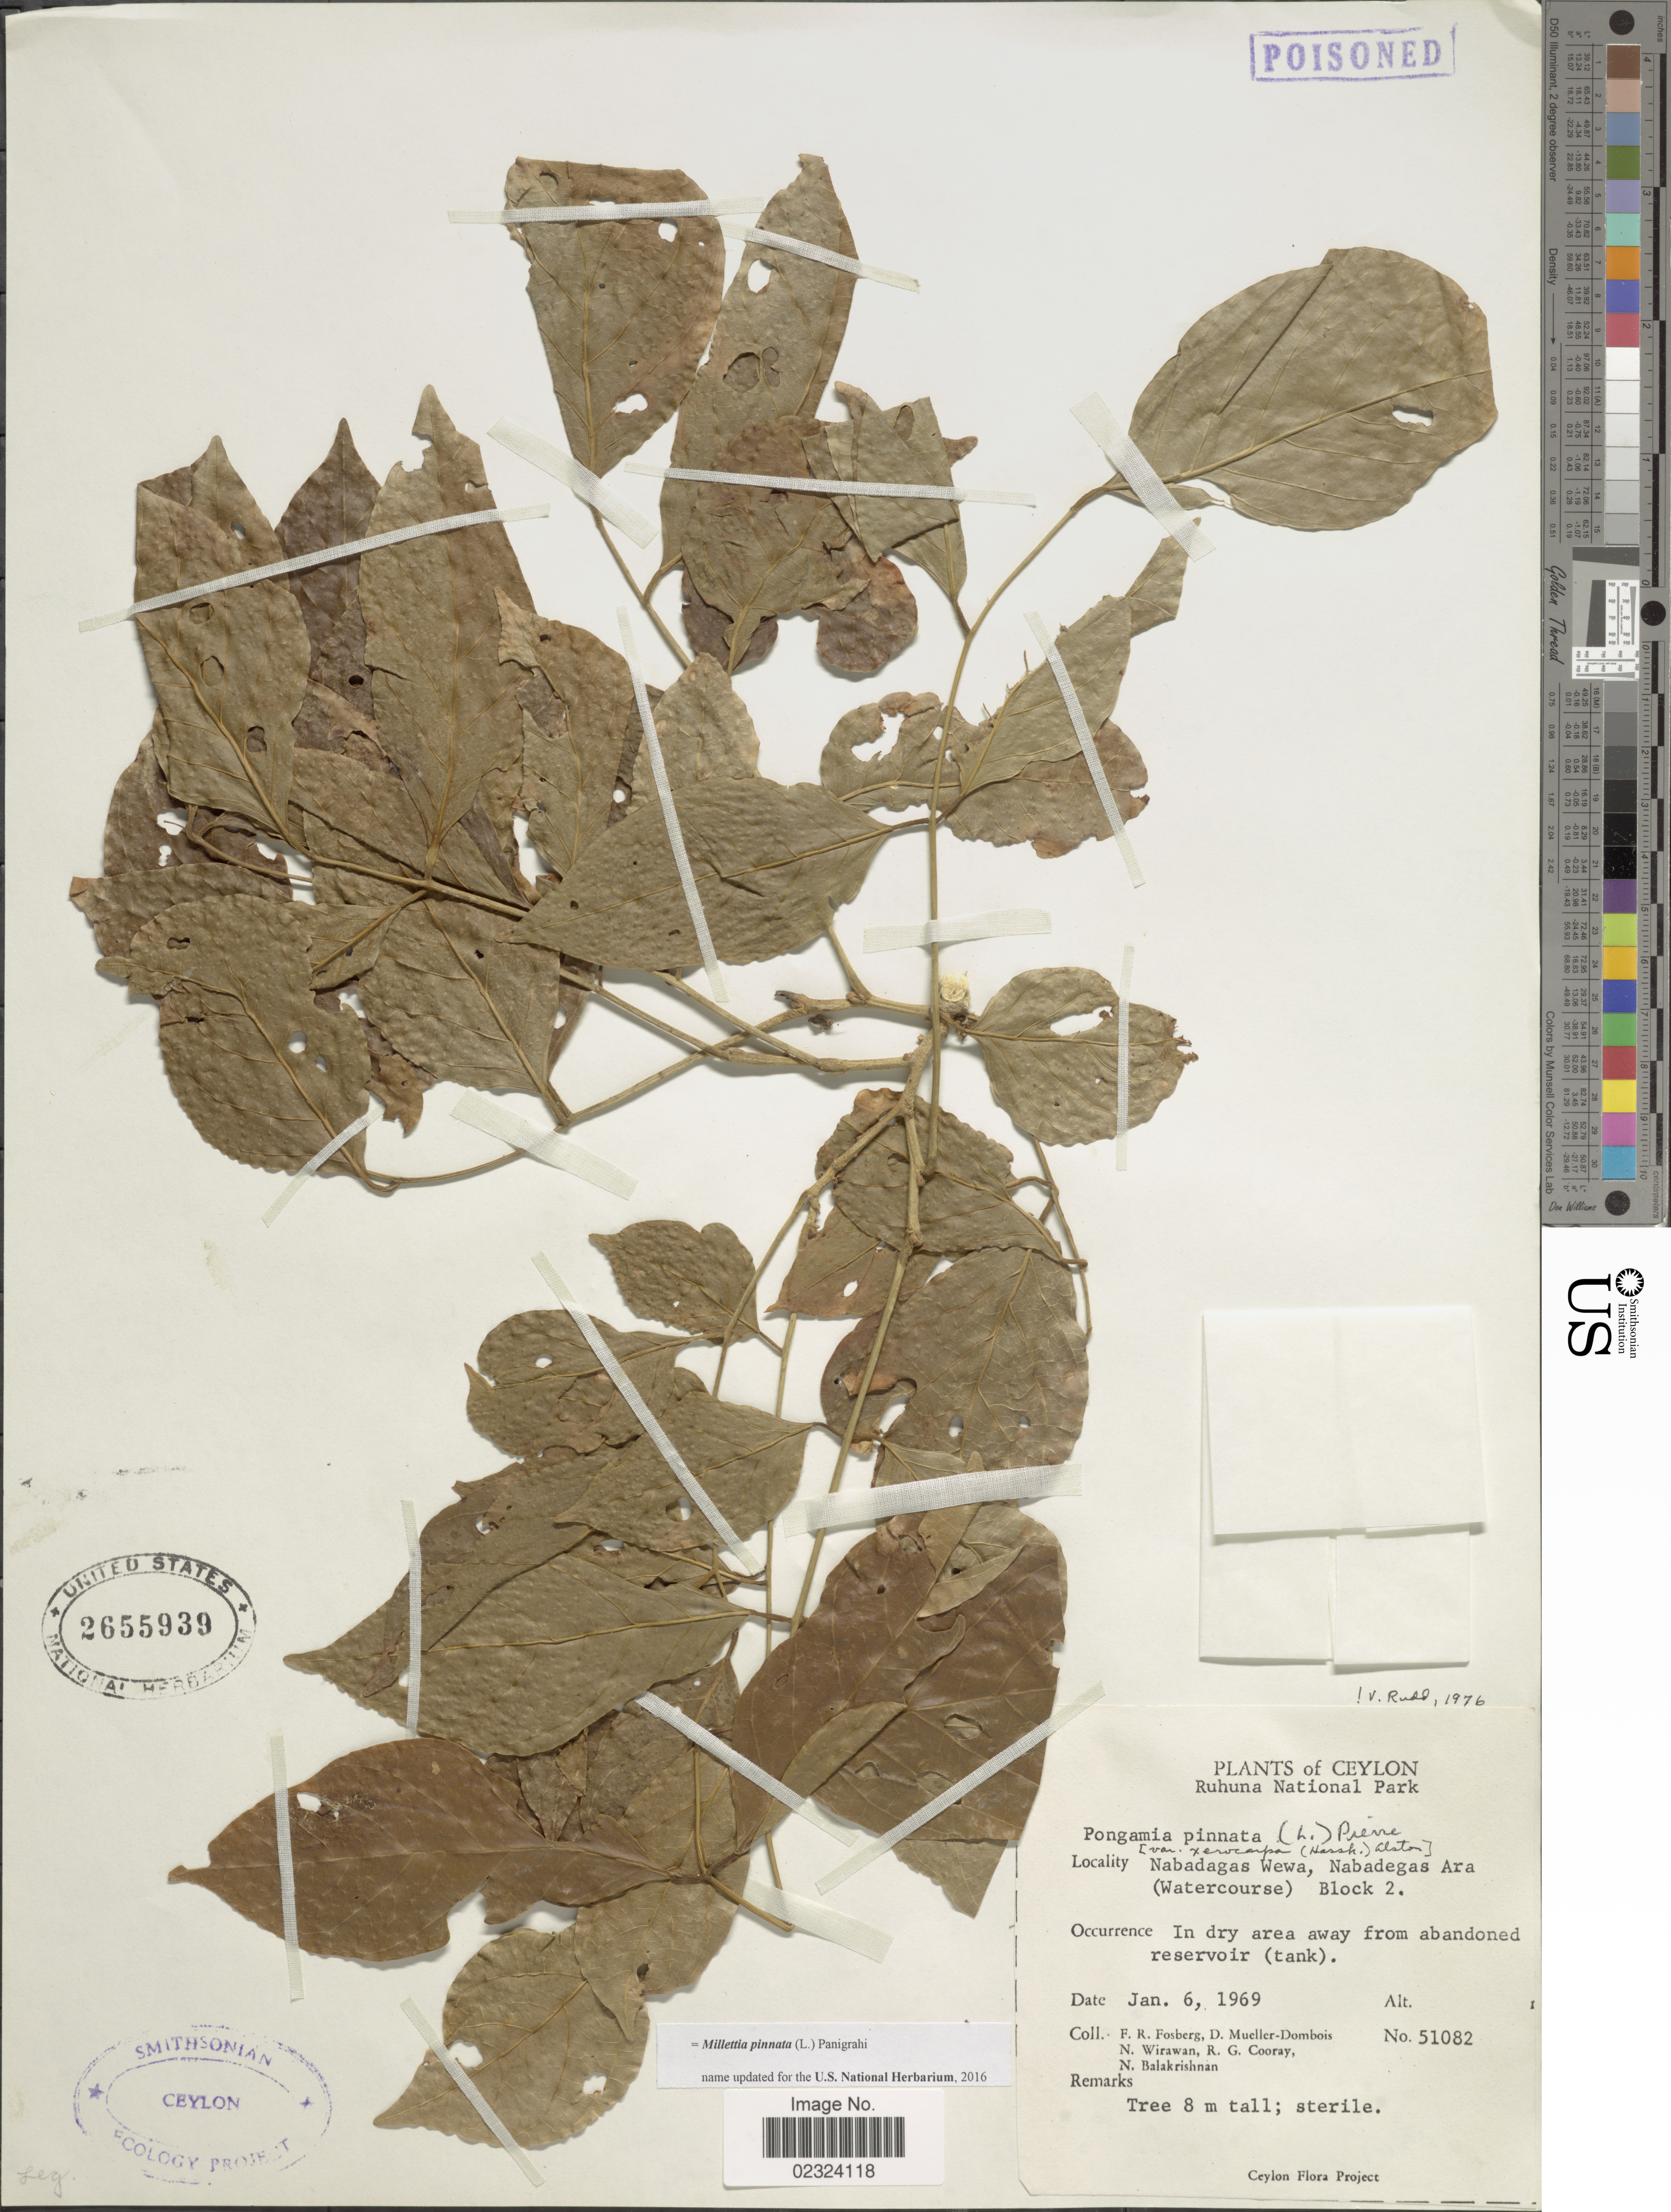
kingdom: Plantae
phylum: Tracheophyta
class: Magnoliopsida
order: Fabales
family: Fabaceae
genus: Millettia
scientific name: Millettia pinnata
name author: (L.) Panigrahi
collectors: F. R. Fosberg, D. Mueller-Dombois, N. Wirawan, R. Cooray & N. Balakrishnan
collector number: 51082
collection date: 1969-01-06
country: Sri Lanka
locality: Ceylon. Ruhuna National Park. Nabadagas Wewa, Nabadegas Ara (Watercourse) Block 2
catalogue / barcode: US 2655939